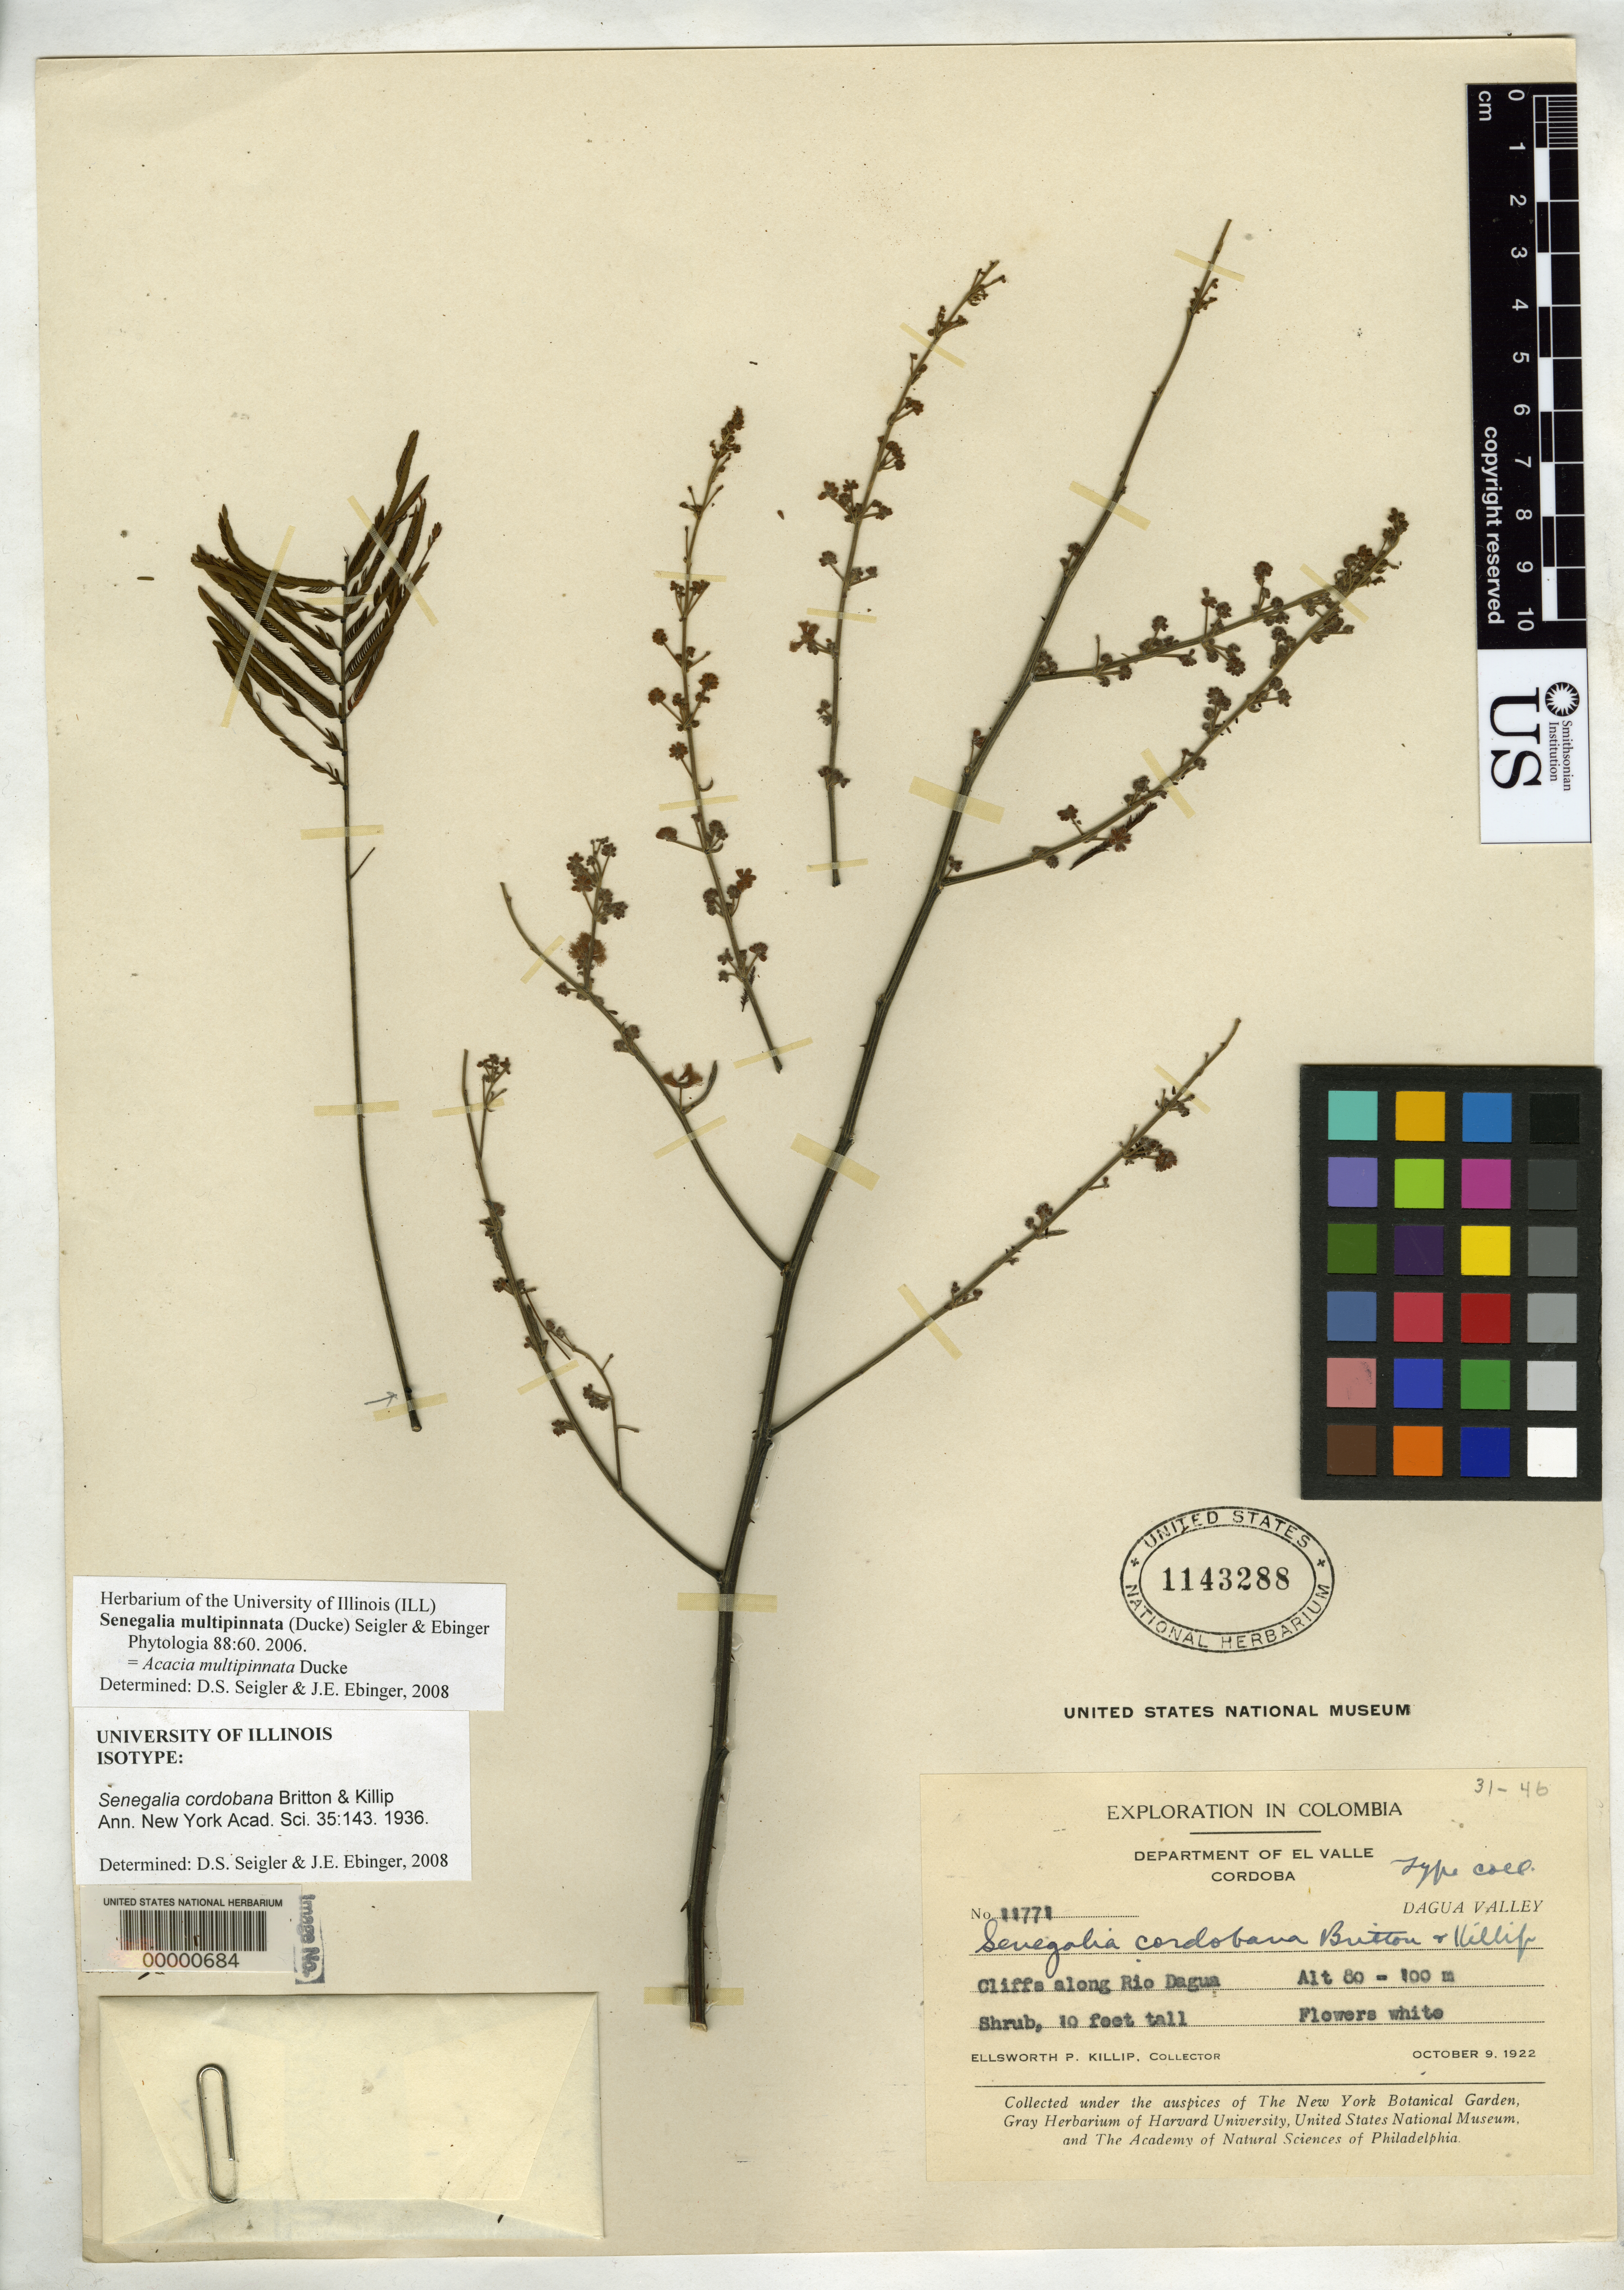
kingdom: Plantae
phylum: Tracheophyta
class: Magnoliopsida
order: Fabales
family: Fabaceae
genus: Senegalia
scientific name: Senegalia cordobana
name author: Britton & Killip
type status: Isotype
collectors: E. P. Killip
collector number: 11771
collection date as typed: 09 Oct 1922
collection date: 1922-10-09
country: Colombia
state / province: Valle del Cauca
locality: Cliffs along Rio Dagua.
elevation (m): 80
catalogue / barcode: US 1143288